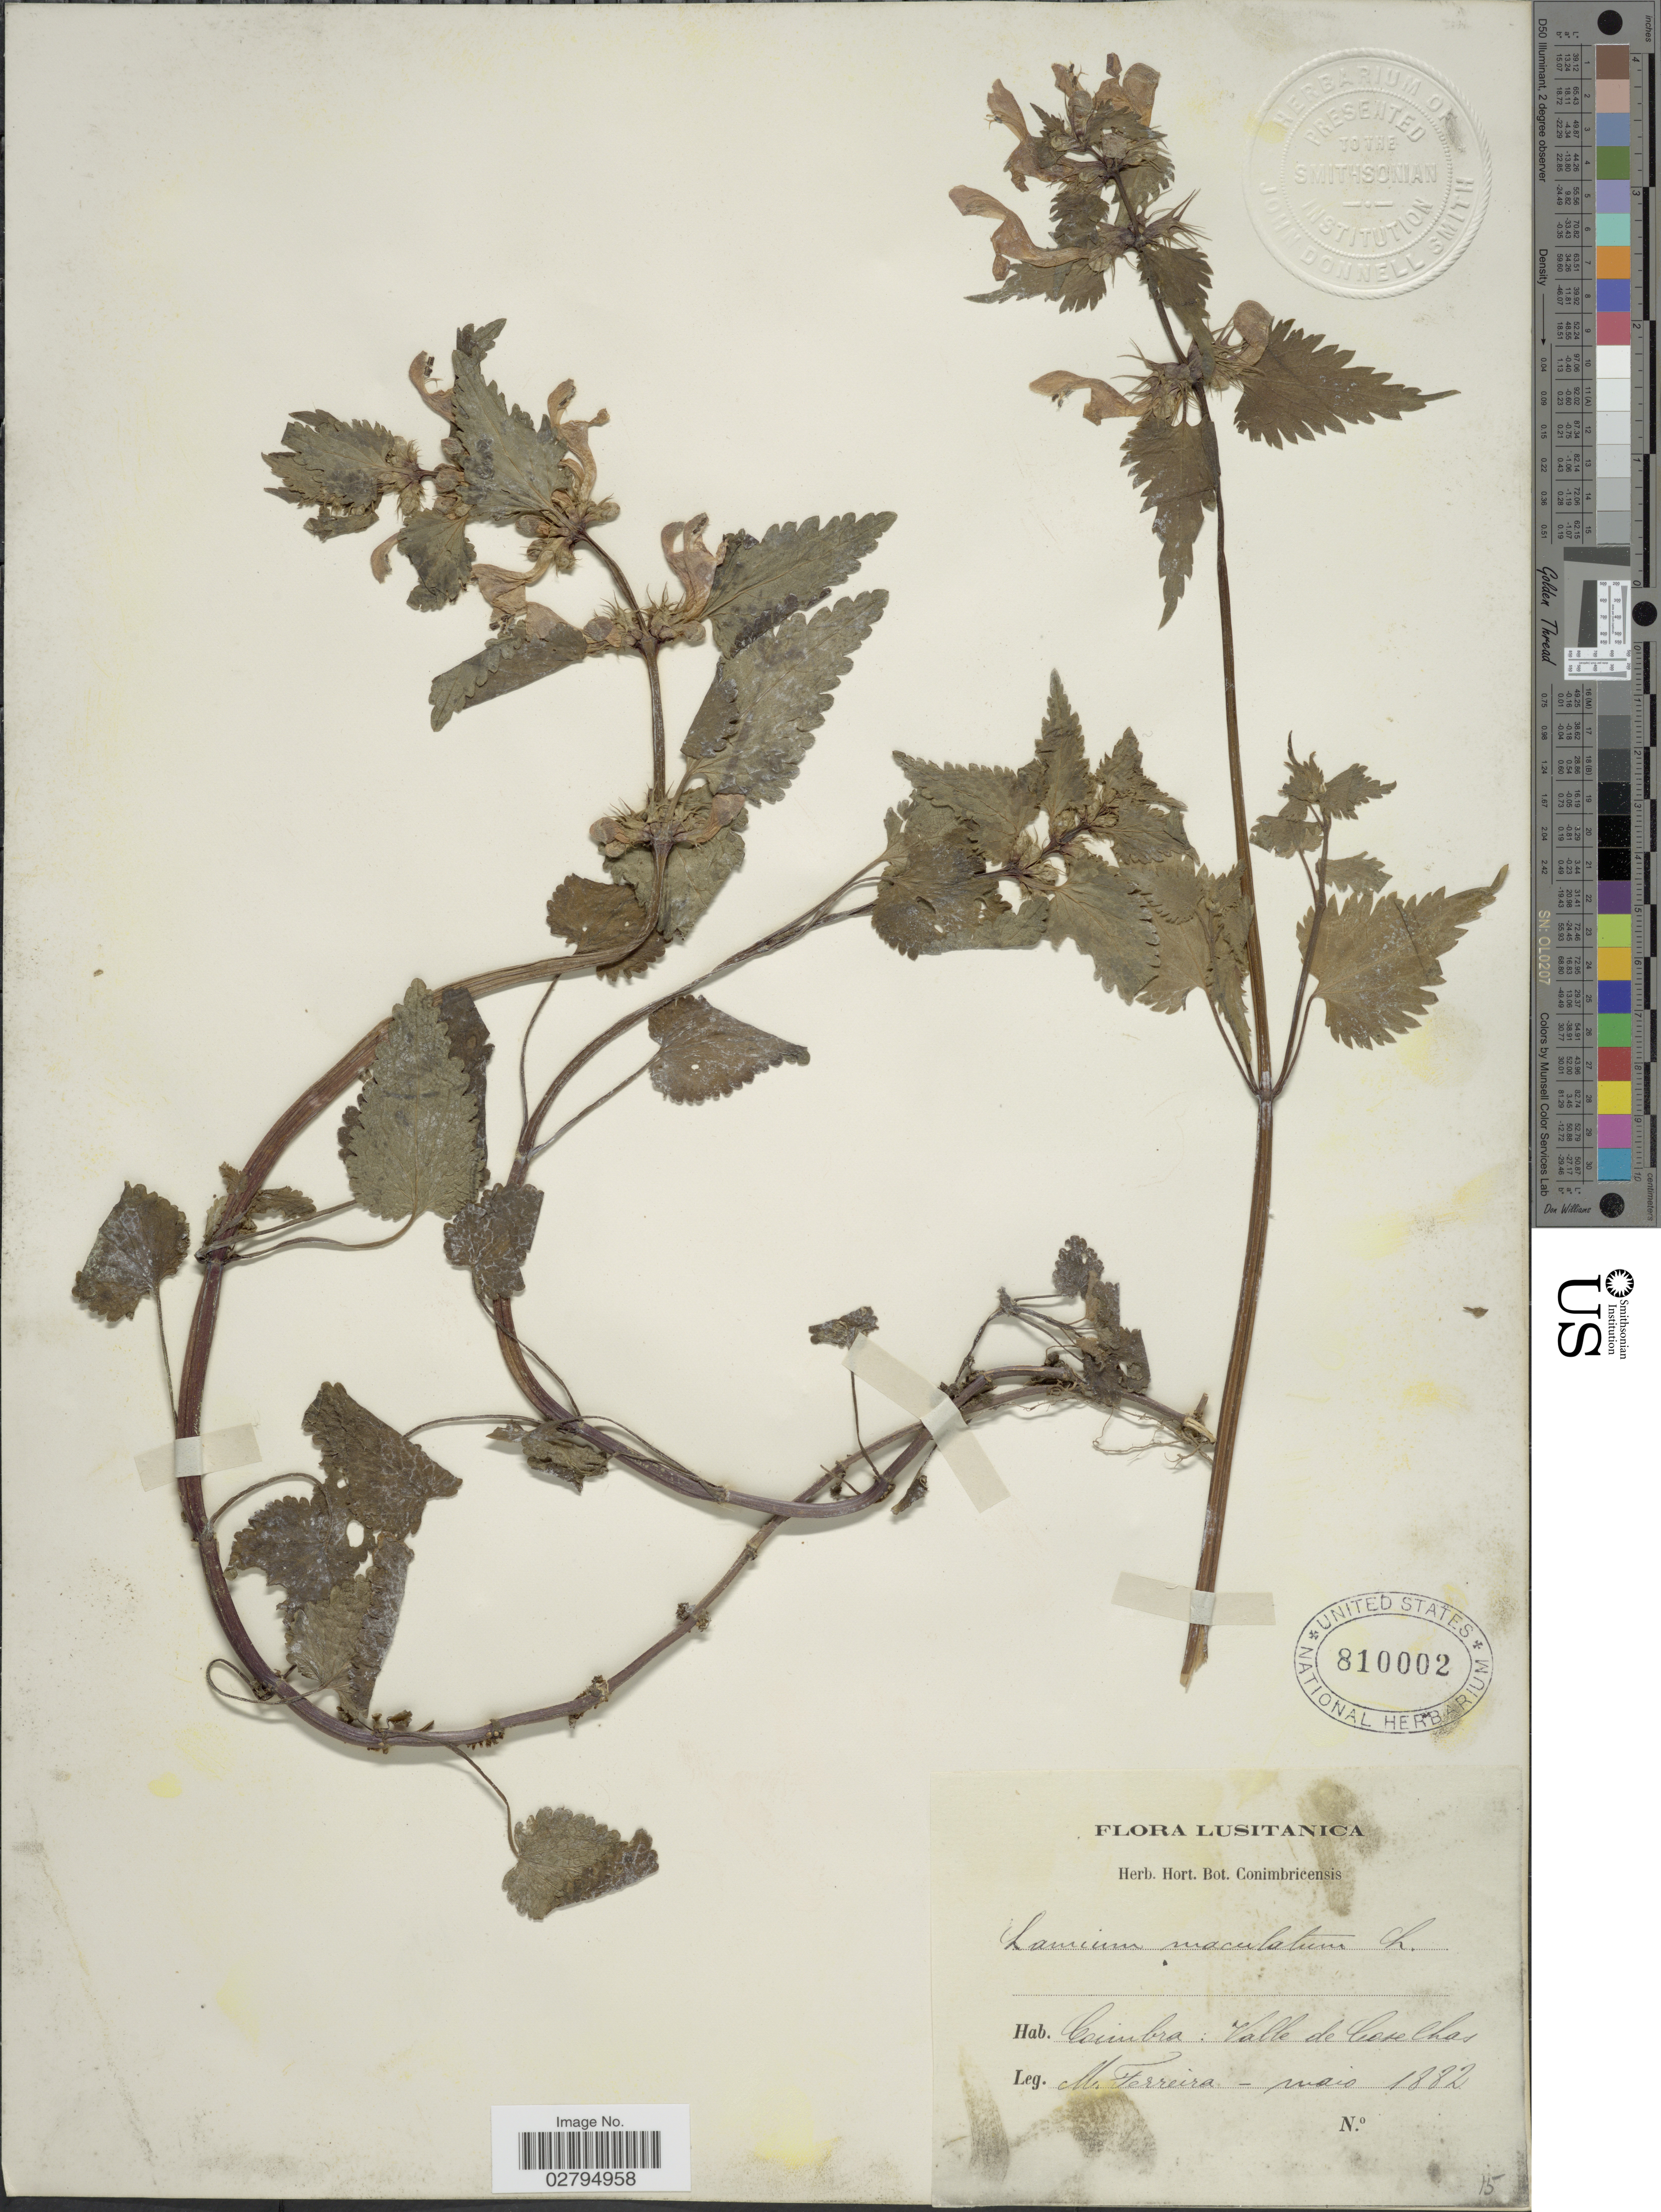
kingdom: Plantae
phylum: Tracheophyta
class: Magnoliopsida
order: Lamiales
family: Lamiaceae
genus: Lamium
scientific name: Lamium maculatum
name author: (L.) L.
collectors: M. Ferreira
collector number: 15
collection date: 1882-05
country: Portugal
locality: Coimbra: Valle de Case Chas.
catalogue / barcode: US 810002